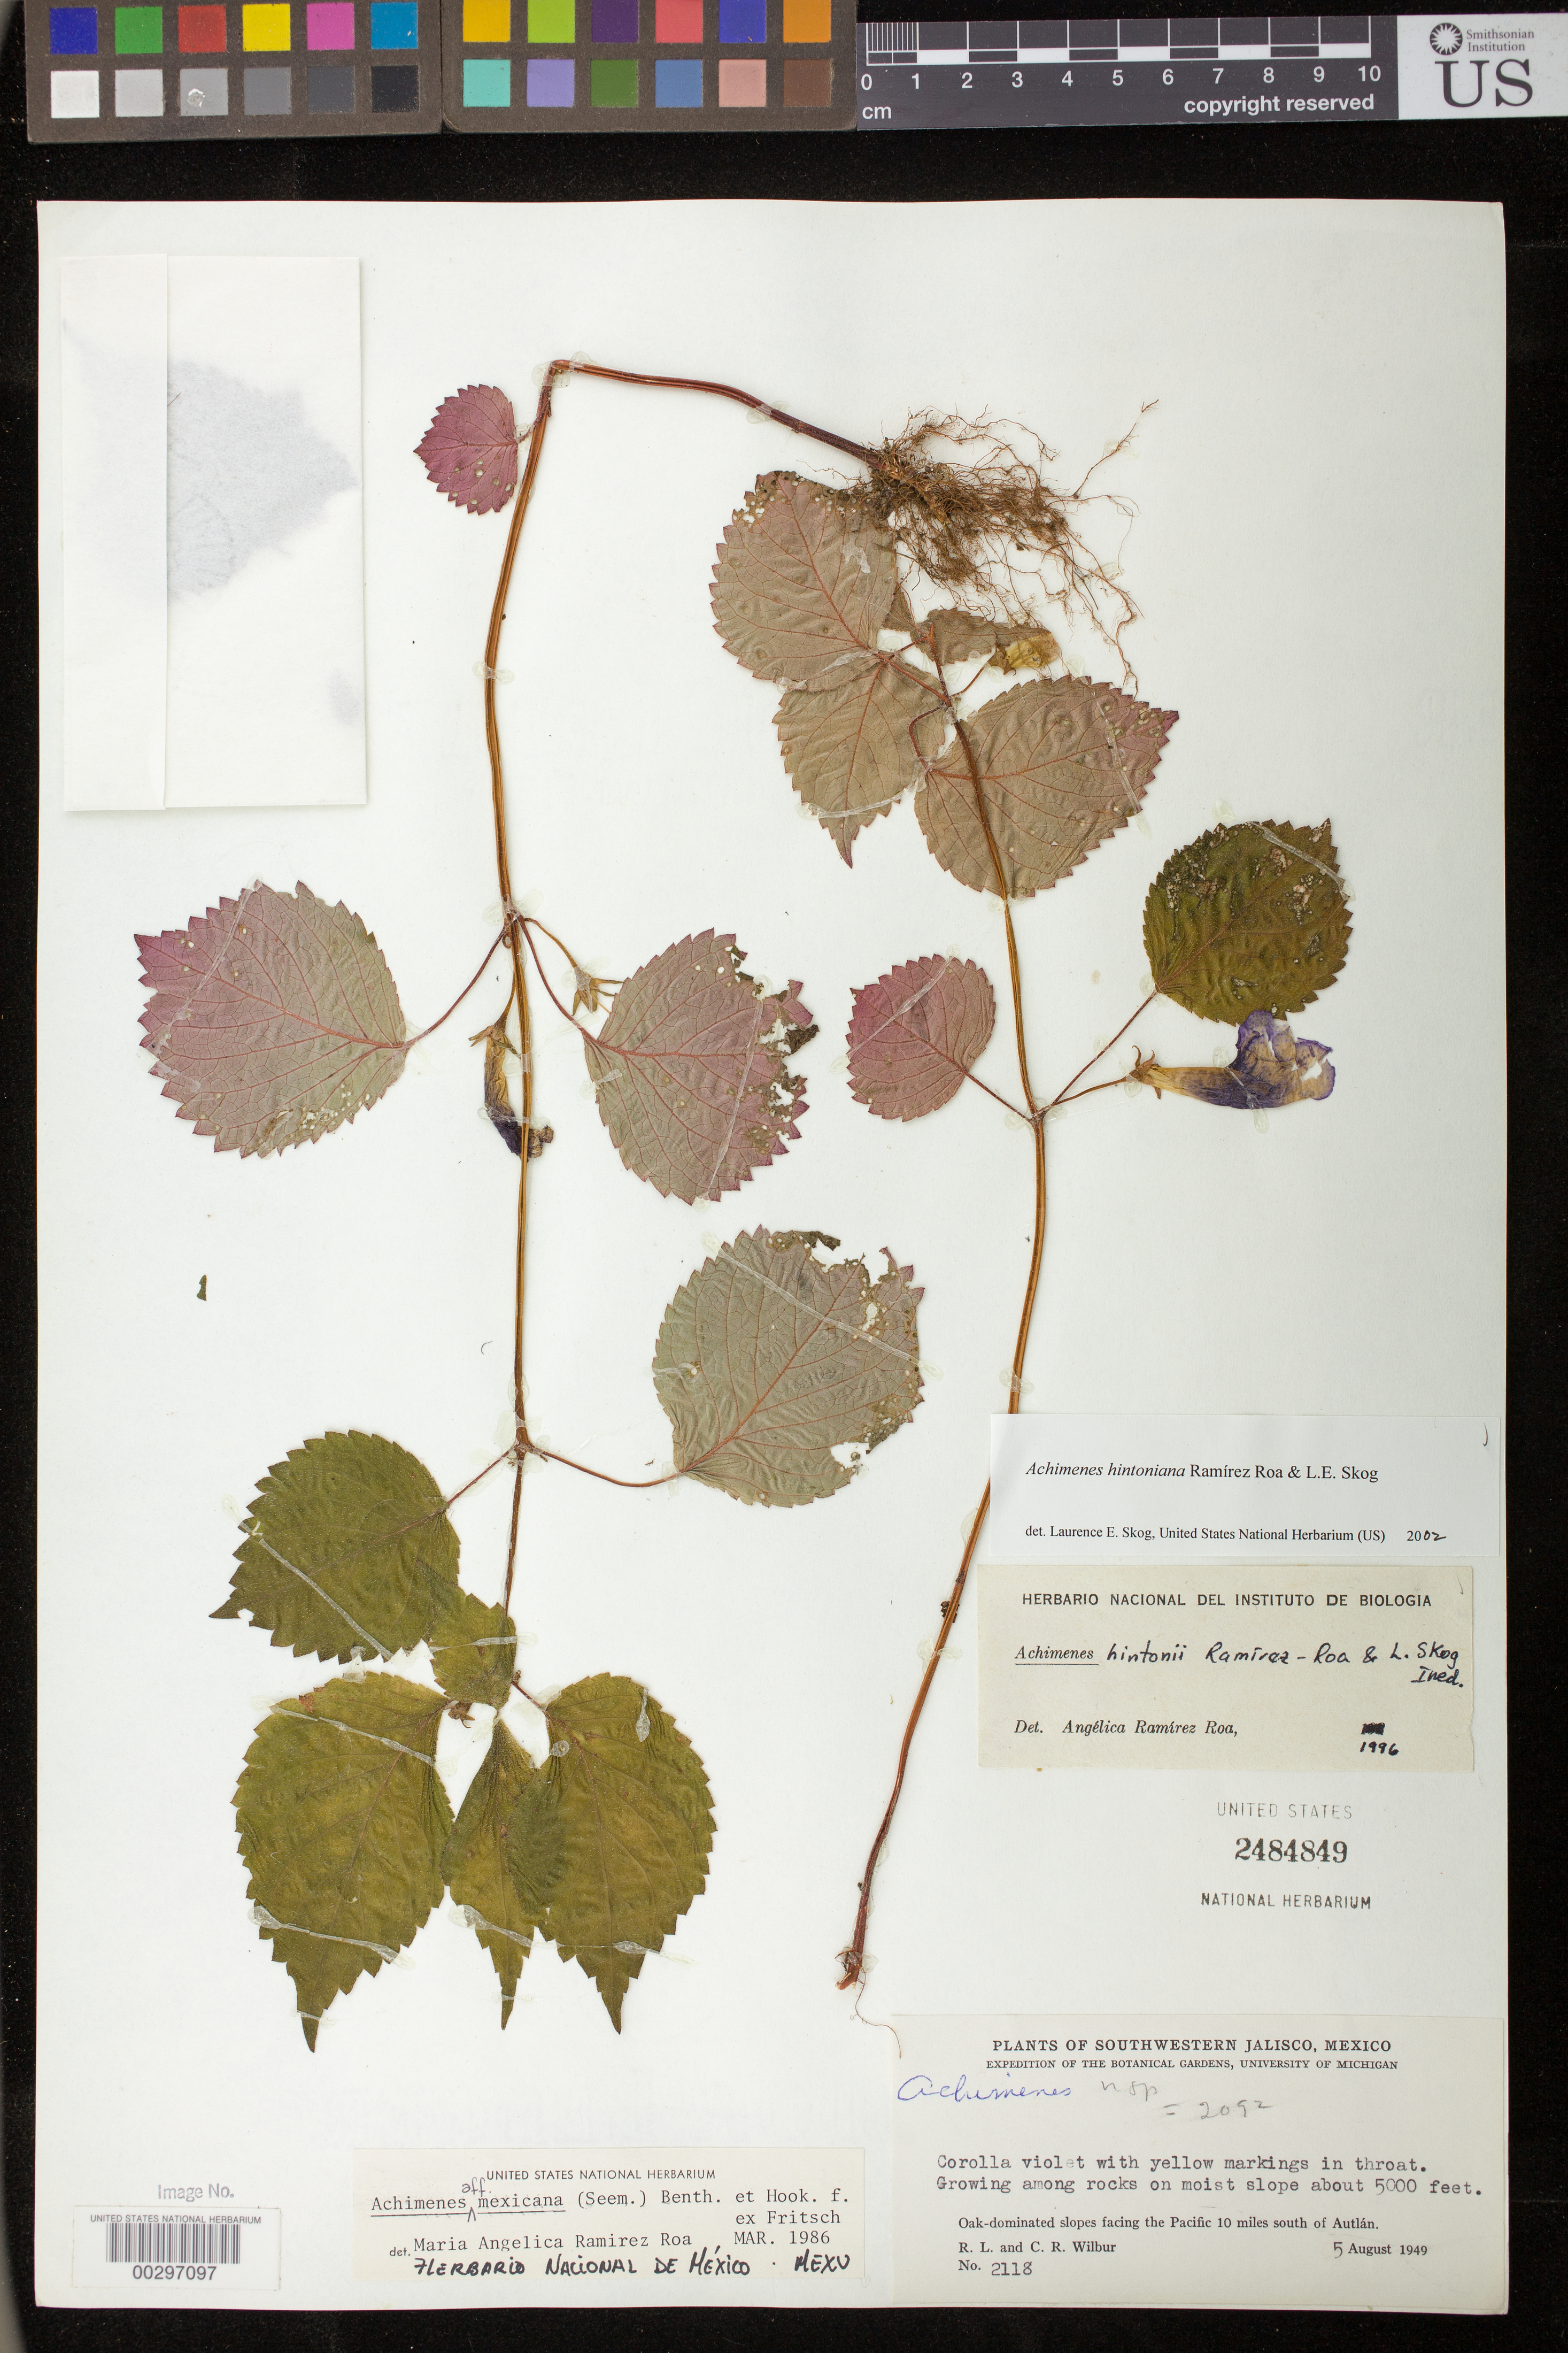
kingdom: Plantae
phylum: Tracheophyta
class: Magnoliopsida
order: Lamiales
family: Gesneriaceae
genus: Achimenes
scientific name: Achimenes hintoniana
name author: Ram.-Roa & L.E. Skog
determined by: Skog, Laurence E.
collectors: R. L. Wilbur & C. Wilbur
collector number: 2118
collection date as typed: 05 Aug 1949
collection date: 1949-08-05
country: Mexico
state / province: Jalisco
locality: Oak-dominated slopes facing the Pacific 10 miles south of Autlán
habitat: Oak-dominated slopes; growing among rocks on moist slope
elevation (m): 1524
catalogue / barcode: US 2484849